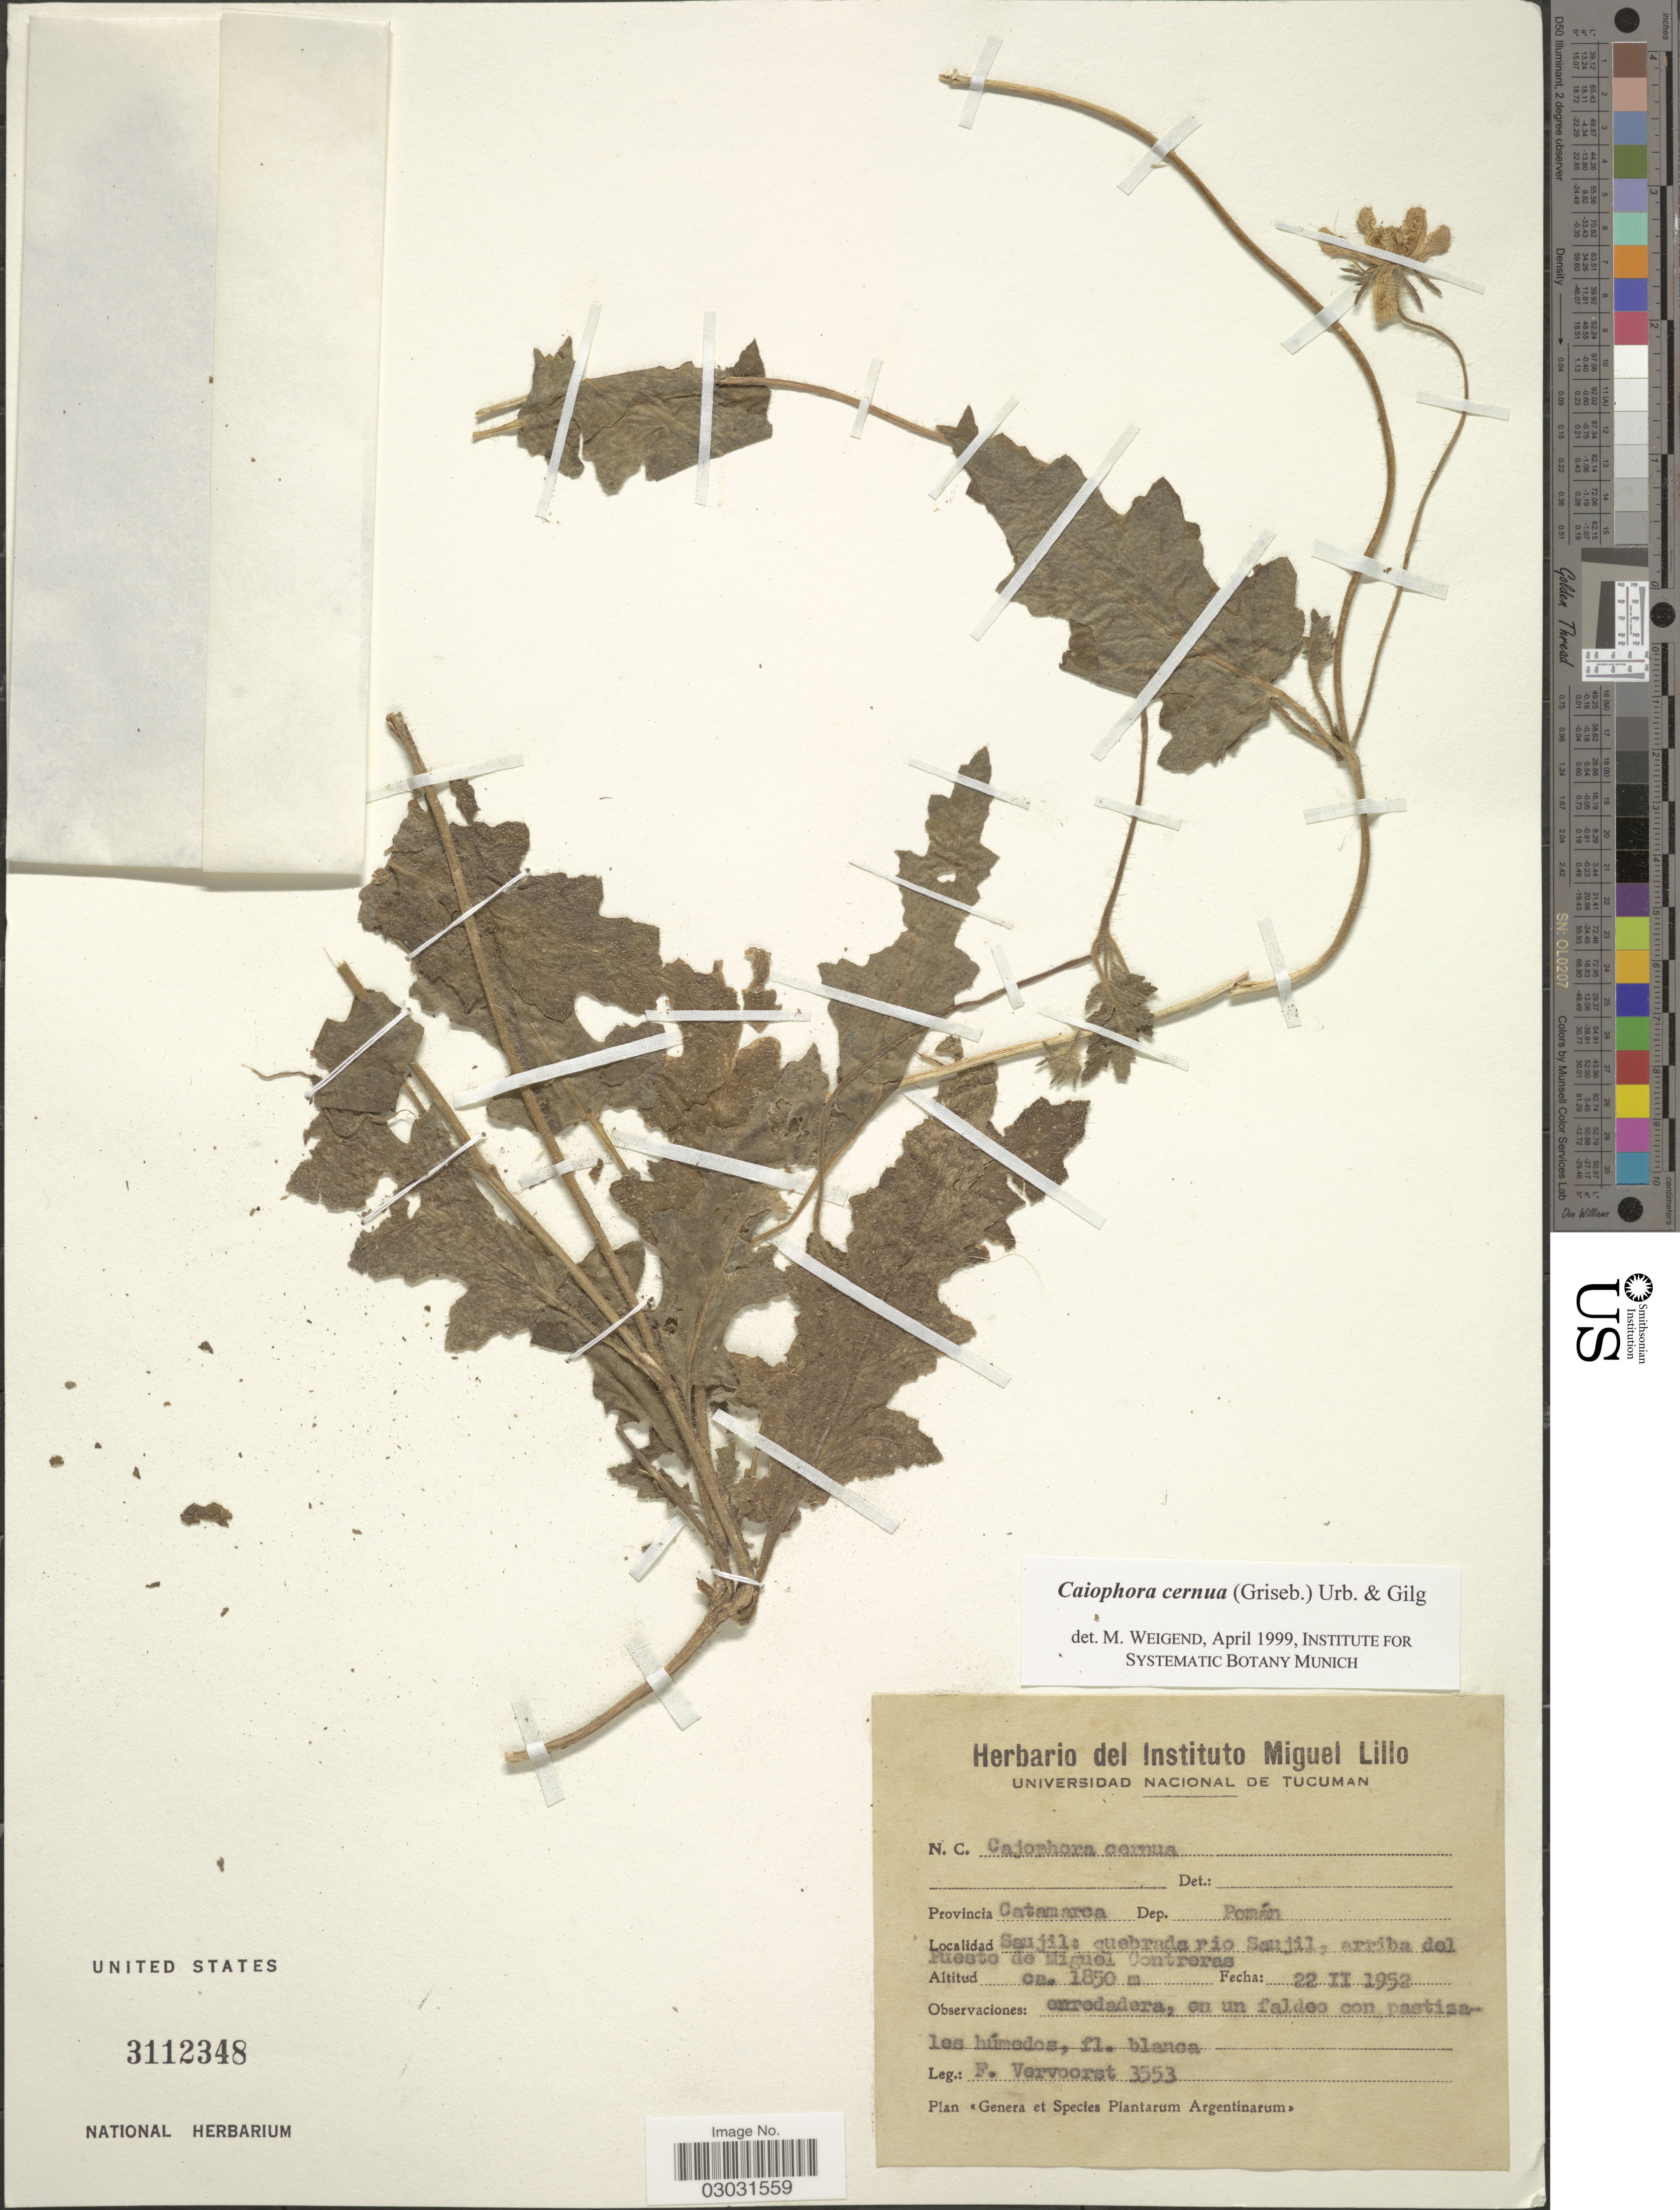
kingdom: Plantae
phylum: Tracheophyta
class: Magnoliopsida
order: Cornales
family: Loasaceae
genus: Caiophora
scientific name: Caiophora cernua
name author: (Griseb.) Gilg & Urb. ex Kurtz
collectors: F. Vervoorst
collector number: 3553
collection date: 1952-02-22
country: Argentina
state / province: Catamarca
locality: Dep. Pomán. Saujil: quebrada rio Saujil, arriba del Puesto de Miguel Contreras.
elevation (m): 1850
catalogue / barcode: US 3112348